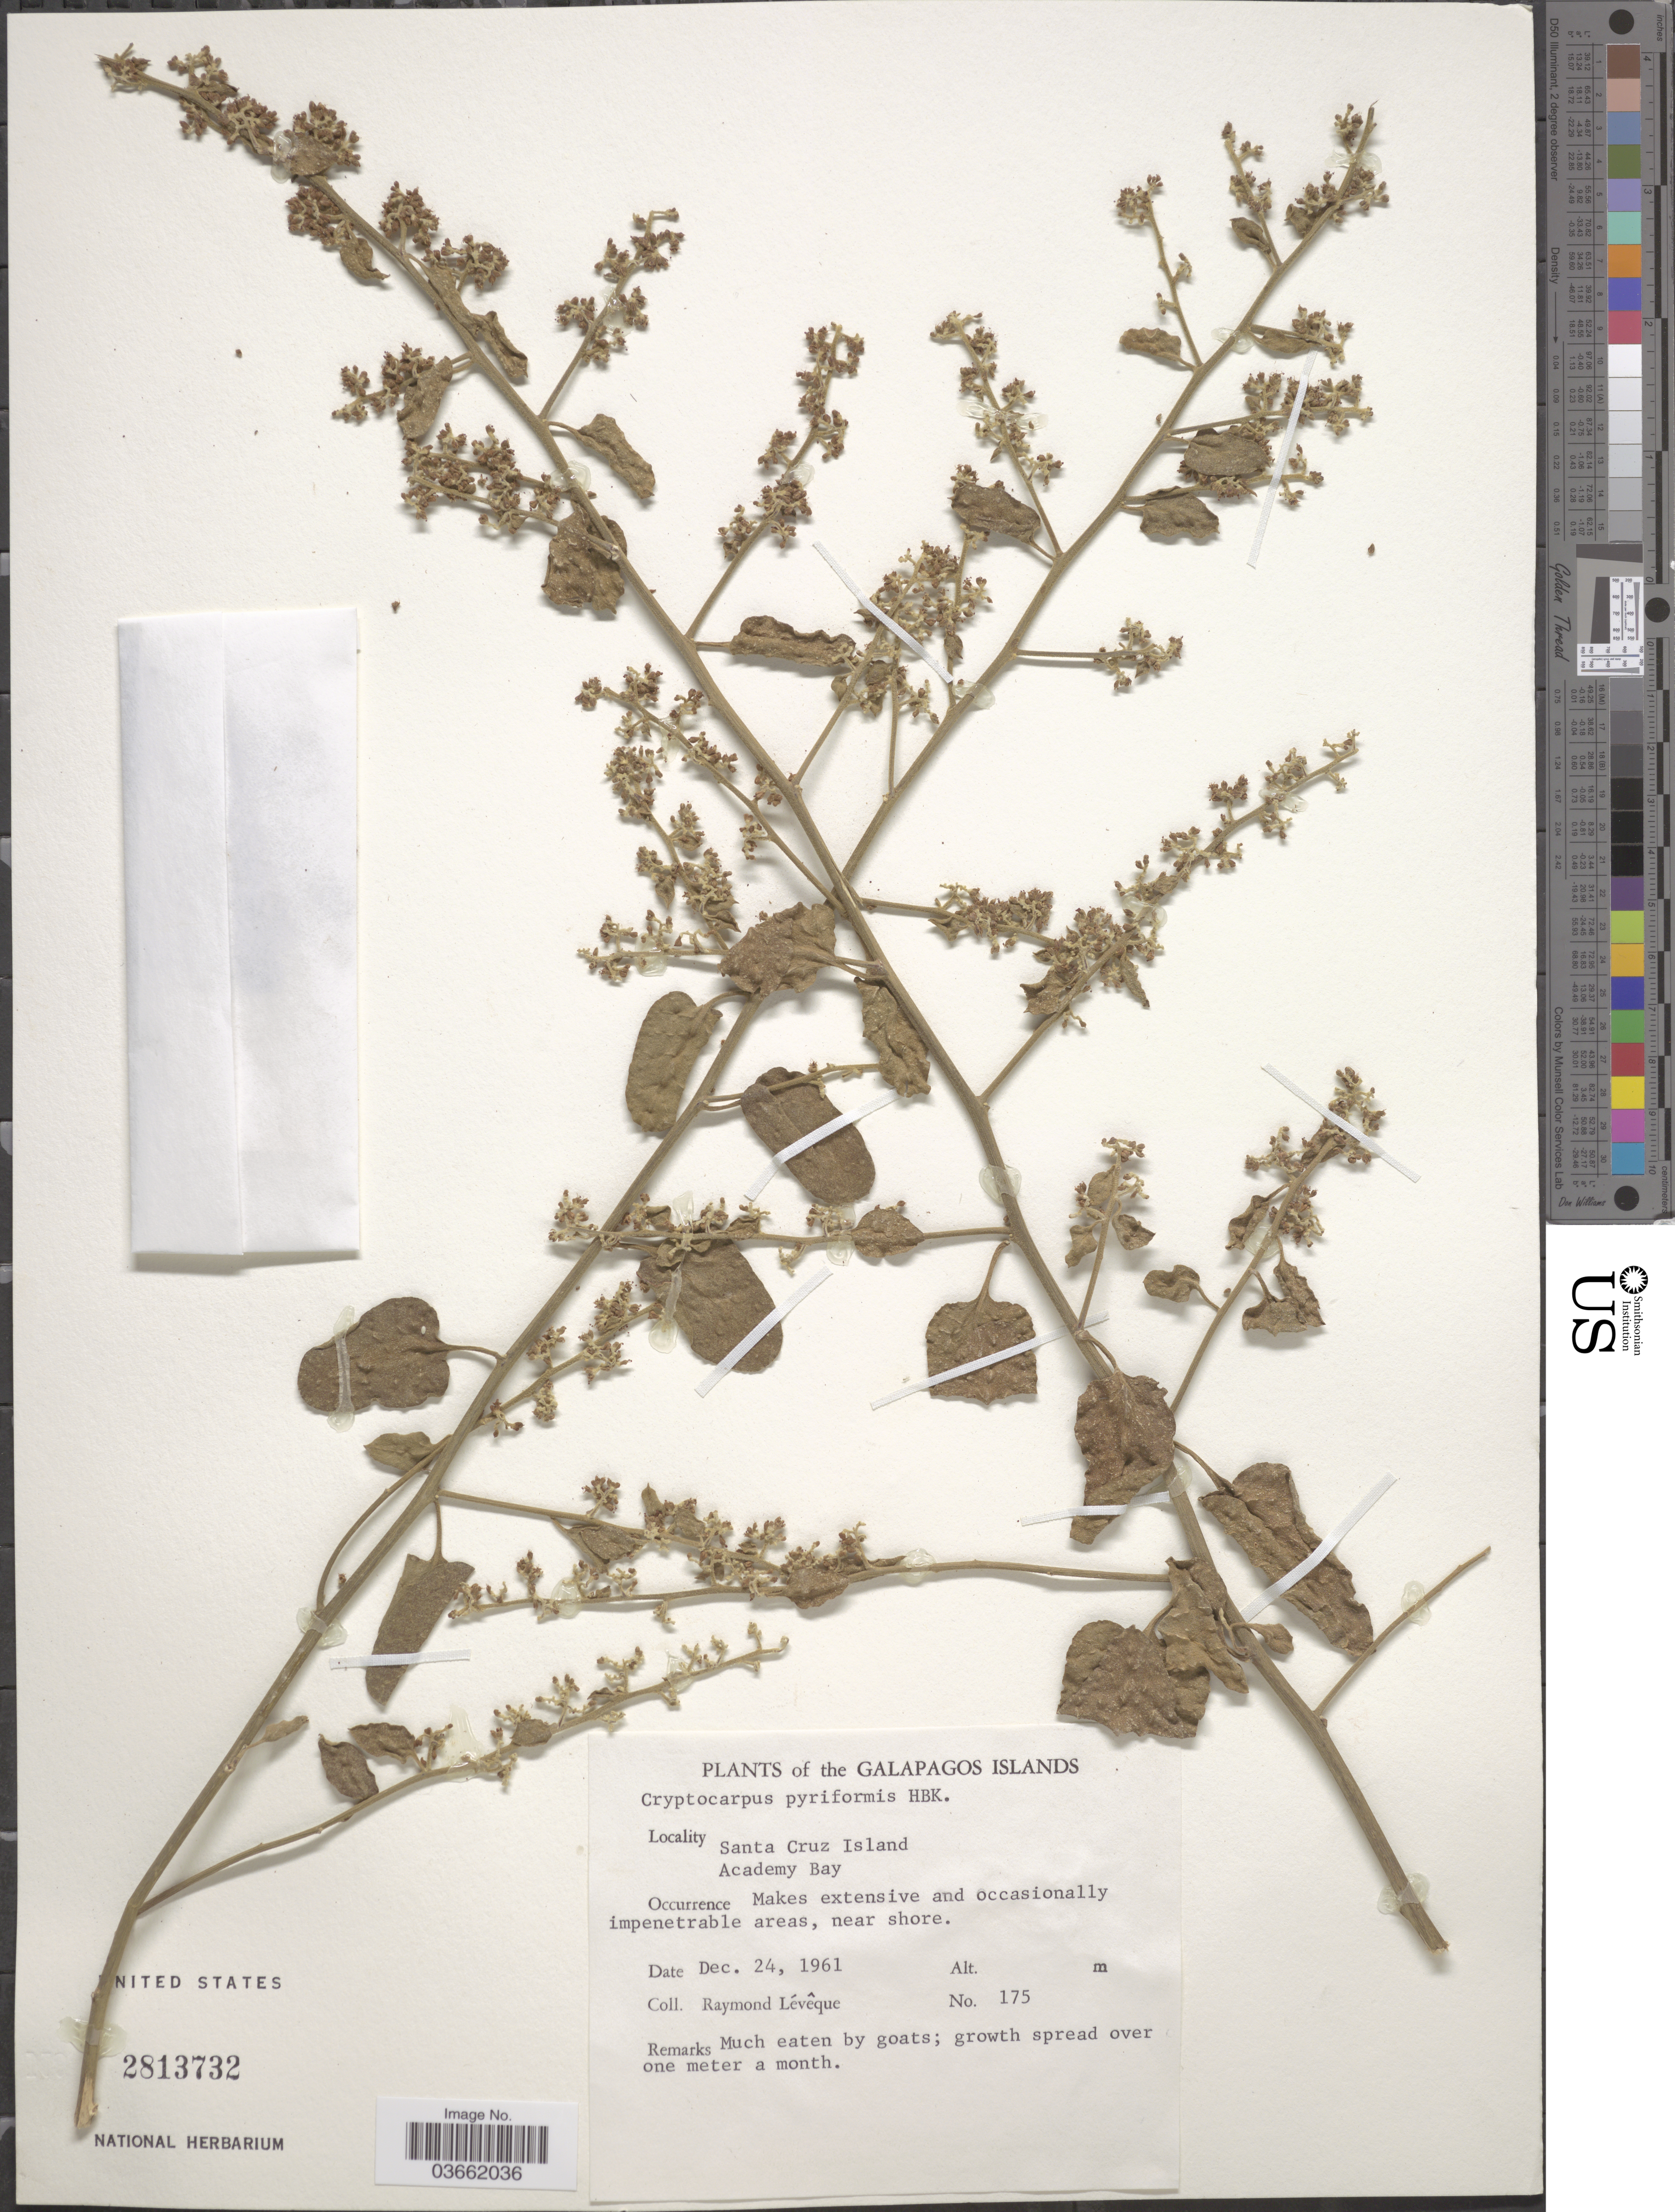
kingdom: Plantae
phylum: Tracheophyta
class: Magnoliopsida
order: Caryophyllales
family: Nyctaginaceae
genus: Cryptocarpus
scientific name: Cryptocarpus pyriformis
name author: Kunth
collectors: R. Lévêque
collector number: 175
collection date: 1961-12-24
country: Ecuador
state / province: Colón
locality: The Galapagos Islands. Santa Cruz Island, Academy Bay.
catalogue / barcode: US 2813732